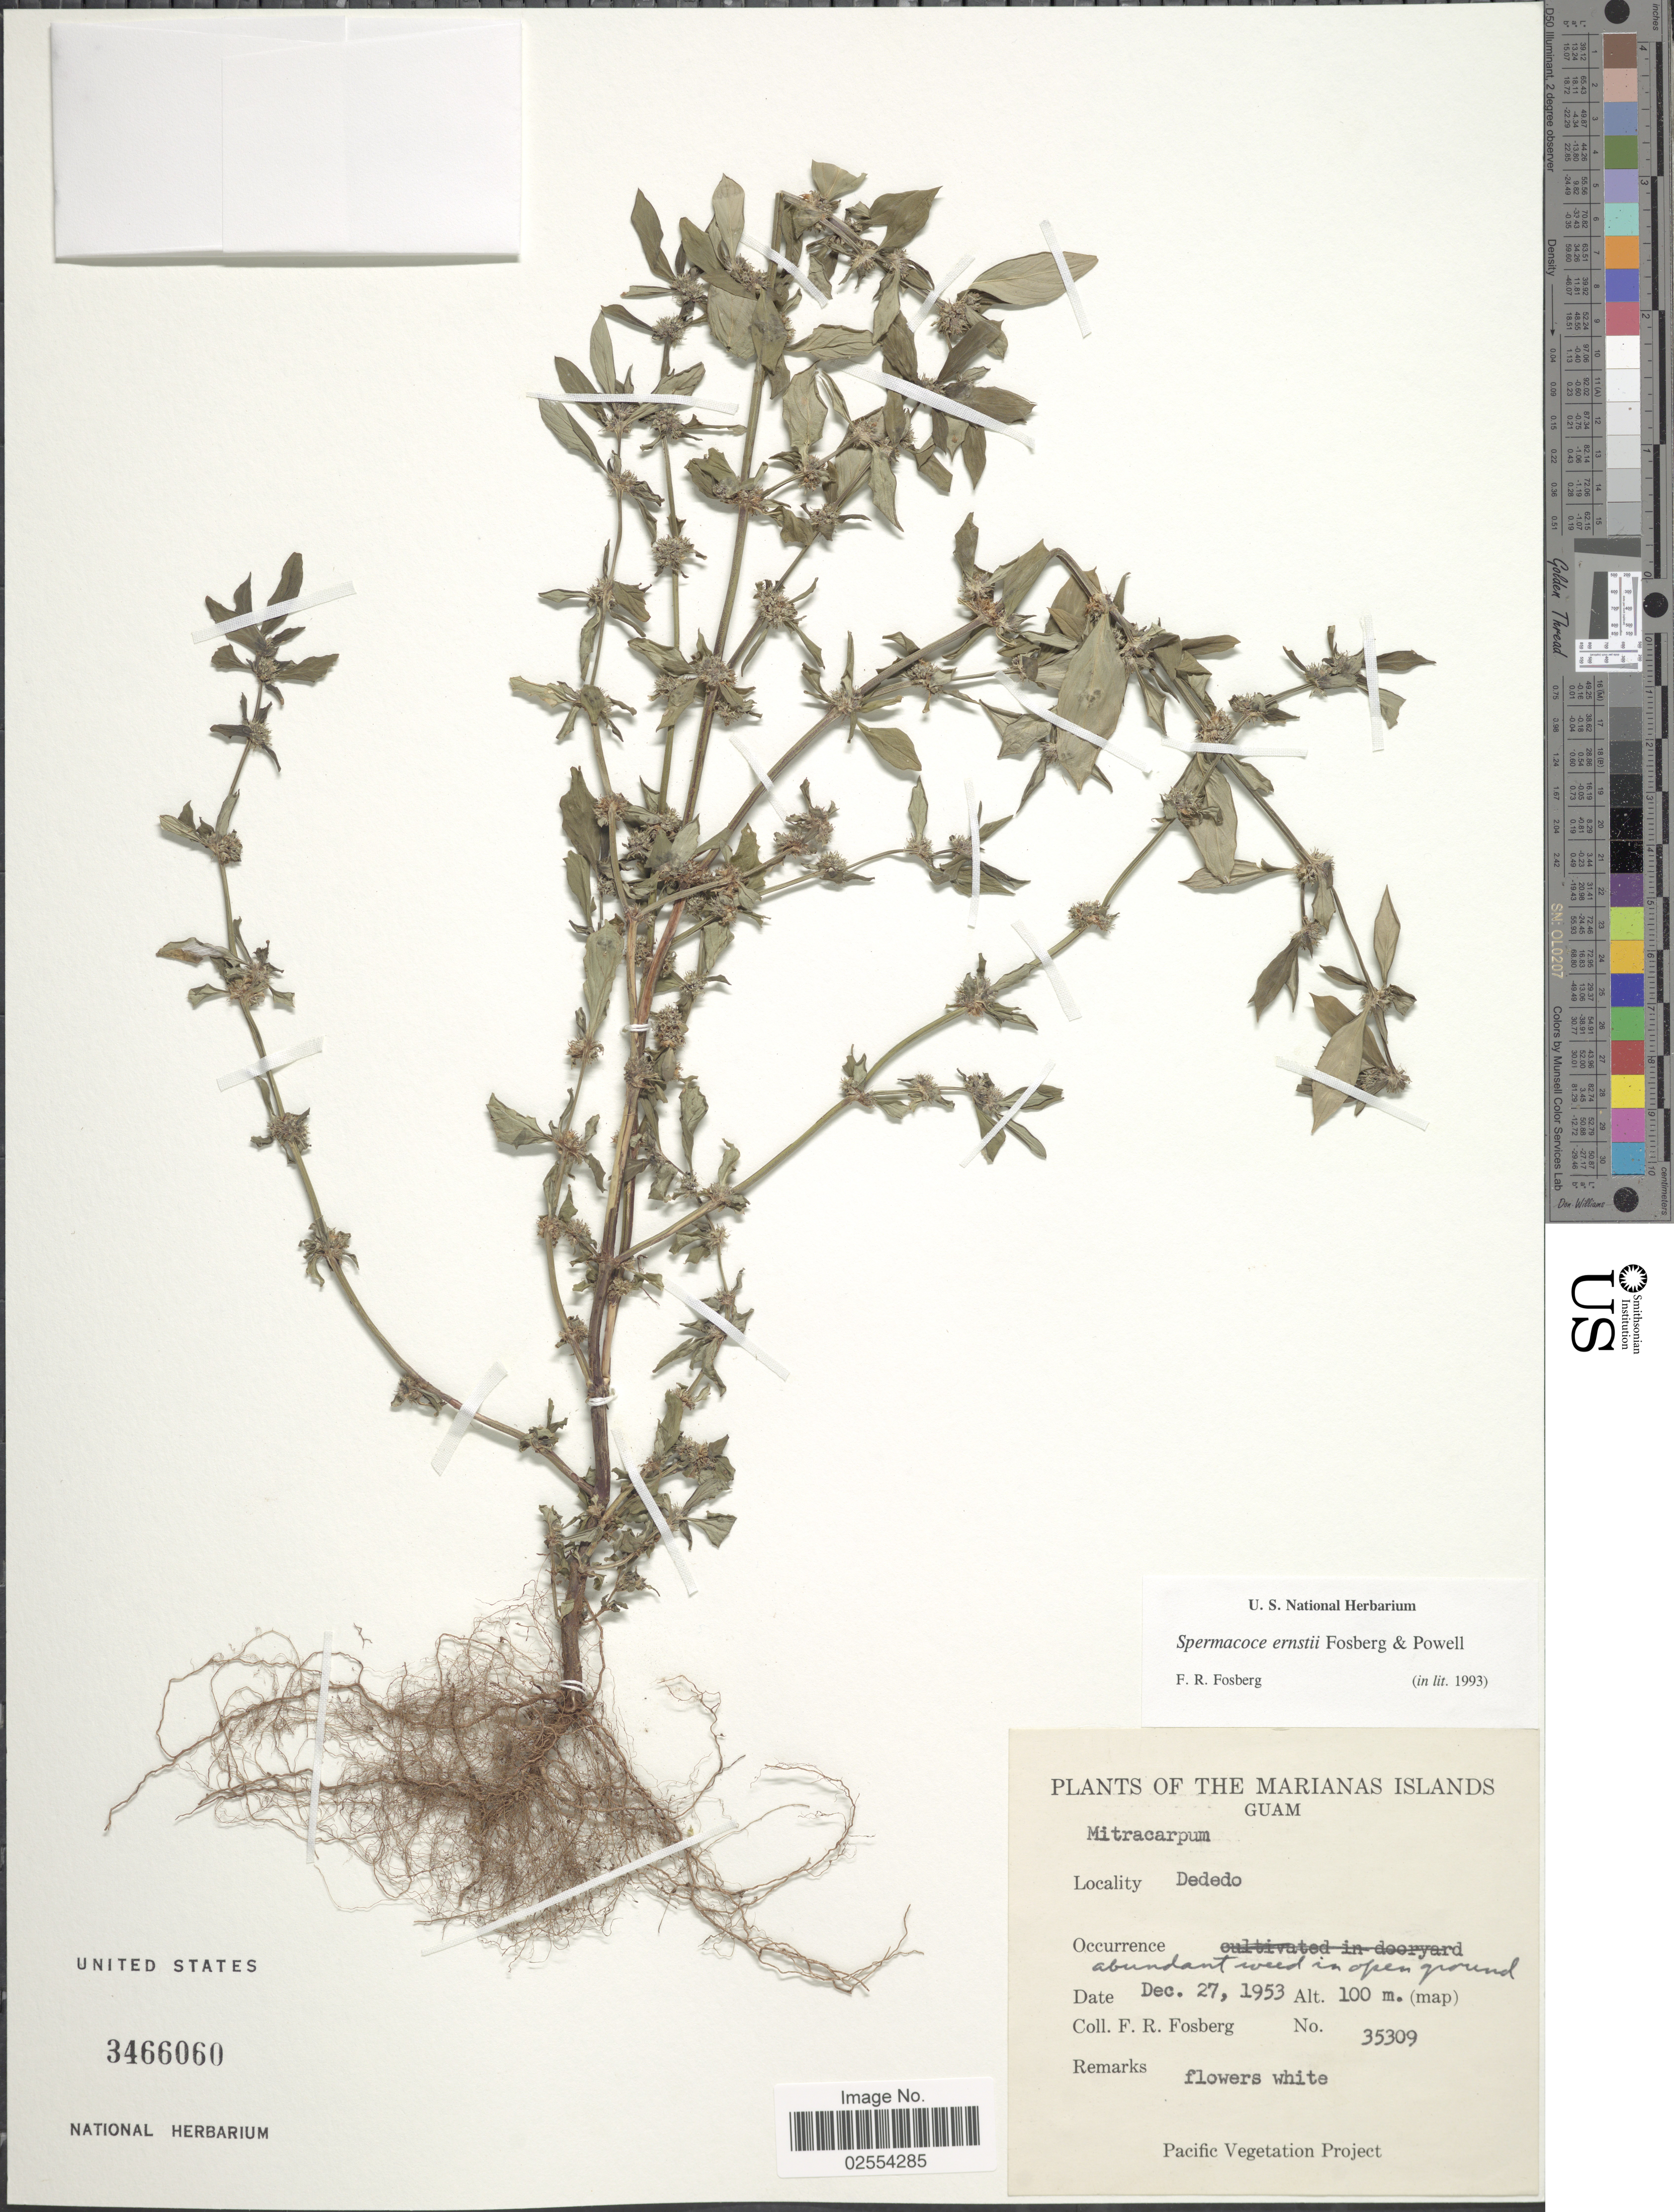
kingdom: Plantae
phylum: Tracheophyta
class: Magnoliopsida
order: Gentianales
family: Rubiaceae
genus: Spermacoce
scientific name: Spermacoce ernstii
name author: Fosberg & D.A. Powell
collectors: F. R. Fosberg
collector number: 35309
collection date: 1953-12-27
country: Guam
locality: The Marianas Islands, Dededo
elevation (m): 100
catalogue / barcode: US 3466060